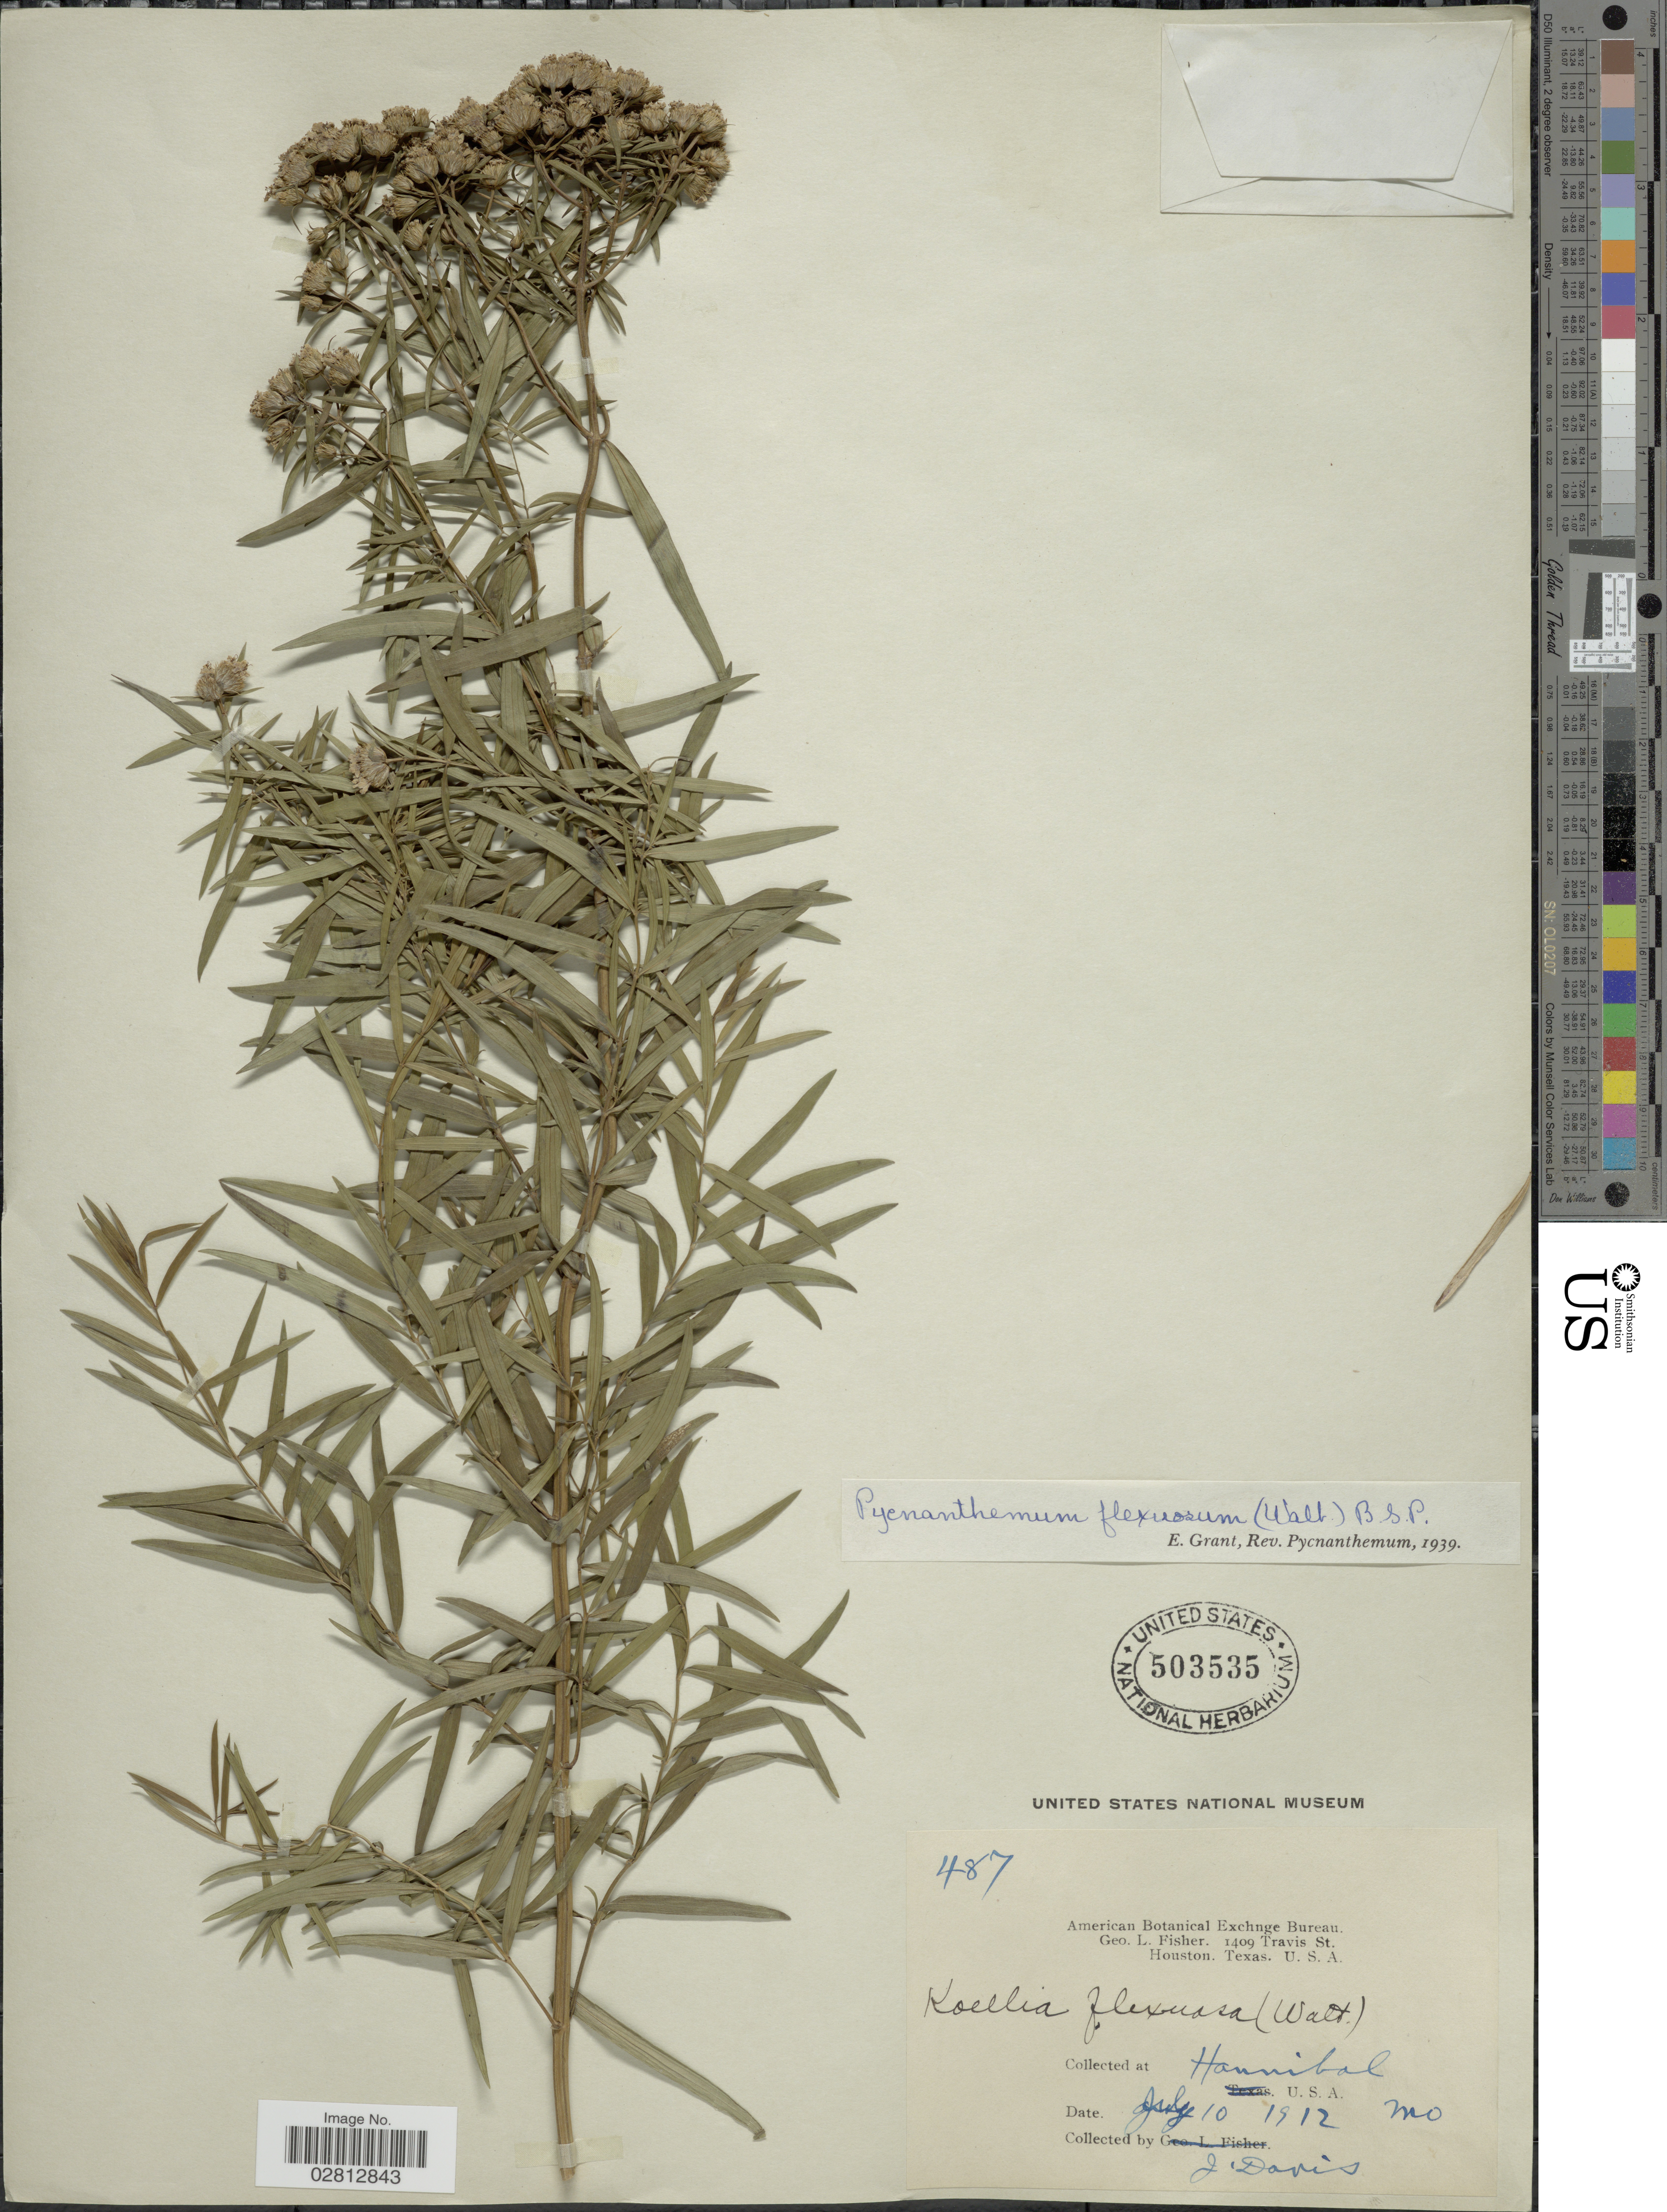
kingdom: Plantae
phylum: Tracheophyta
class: Magnoliopsida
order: Lamiales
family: Lamiaceae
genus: Pycnanthemum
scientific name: Pycnanthemum tenuifolium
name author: Schrad.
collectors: J. Davis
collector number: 487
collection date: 1912-07-10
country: United States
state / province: Missouri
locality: Hannibal.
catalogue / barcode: US 503535